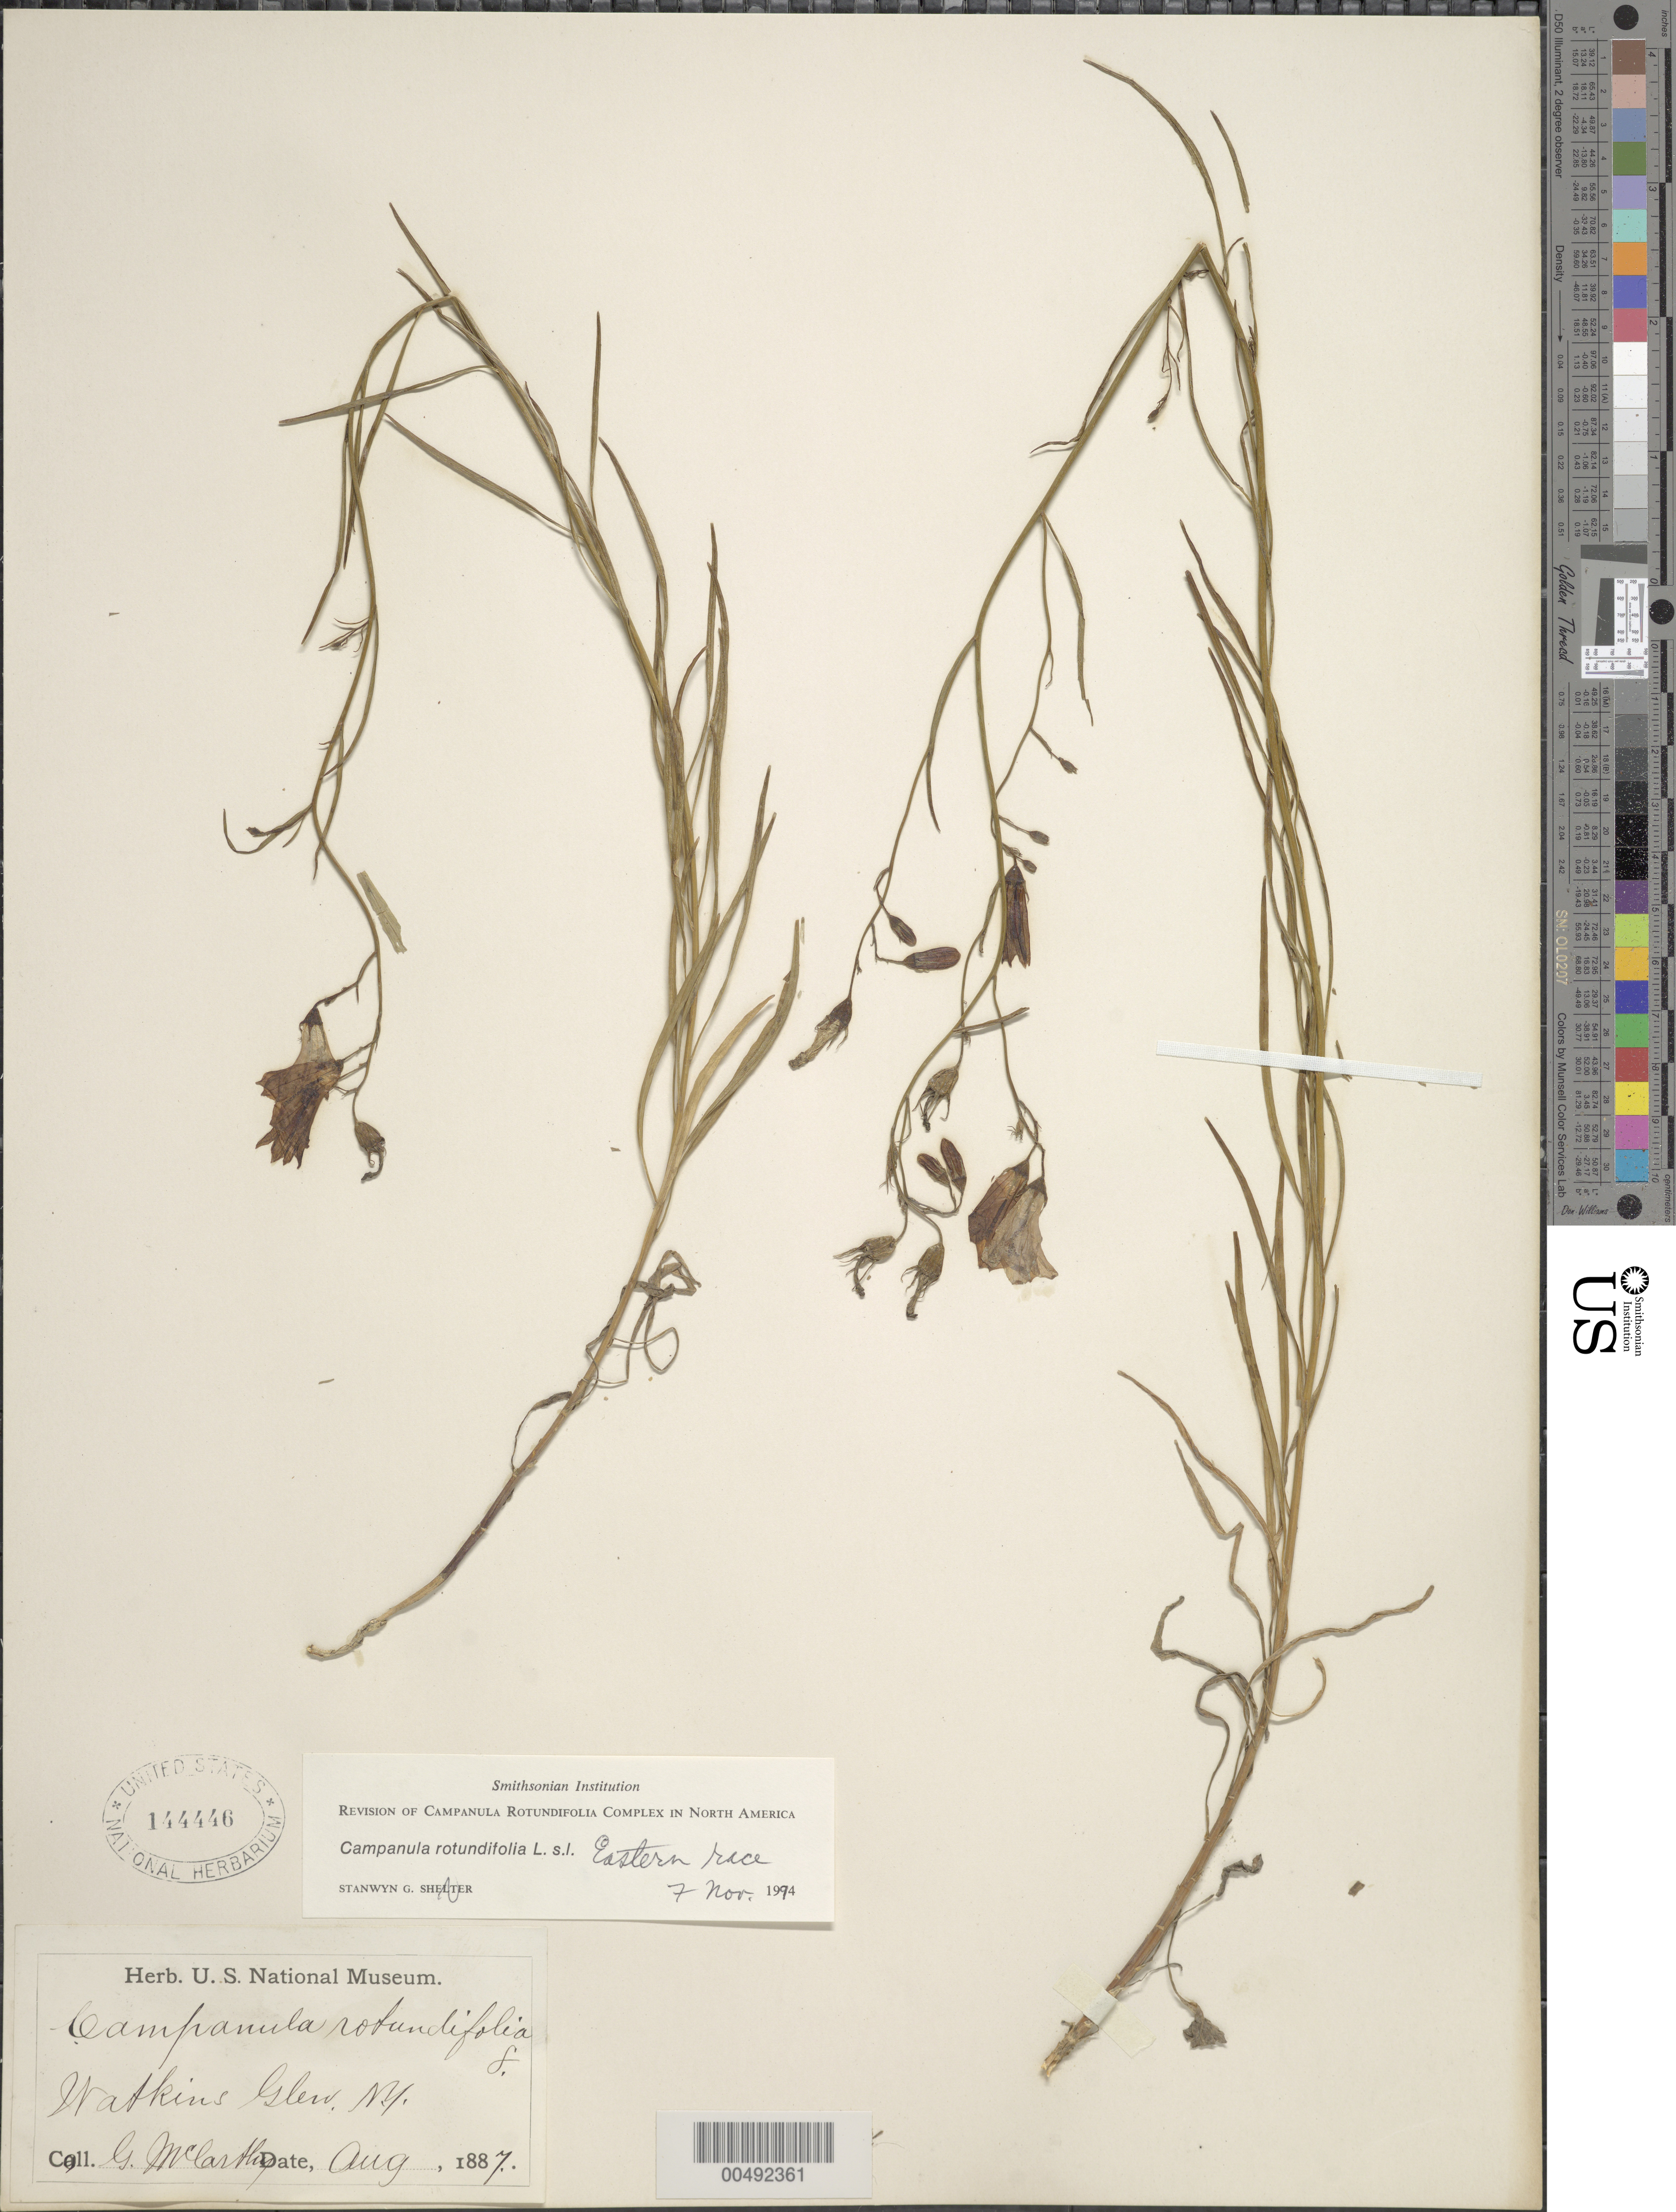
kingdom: Plantae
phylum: Tracheophyta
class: Magnoliopsida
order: Asterales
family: Campanulaceae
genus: Campanula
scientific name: Campanula rotundifolia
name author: L.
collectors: G. McCarthy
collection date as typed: Aug 1887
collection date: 1887-08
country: United States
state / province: New York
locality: Watkins Glen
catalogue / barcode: US 144446